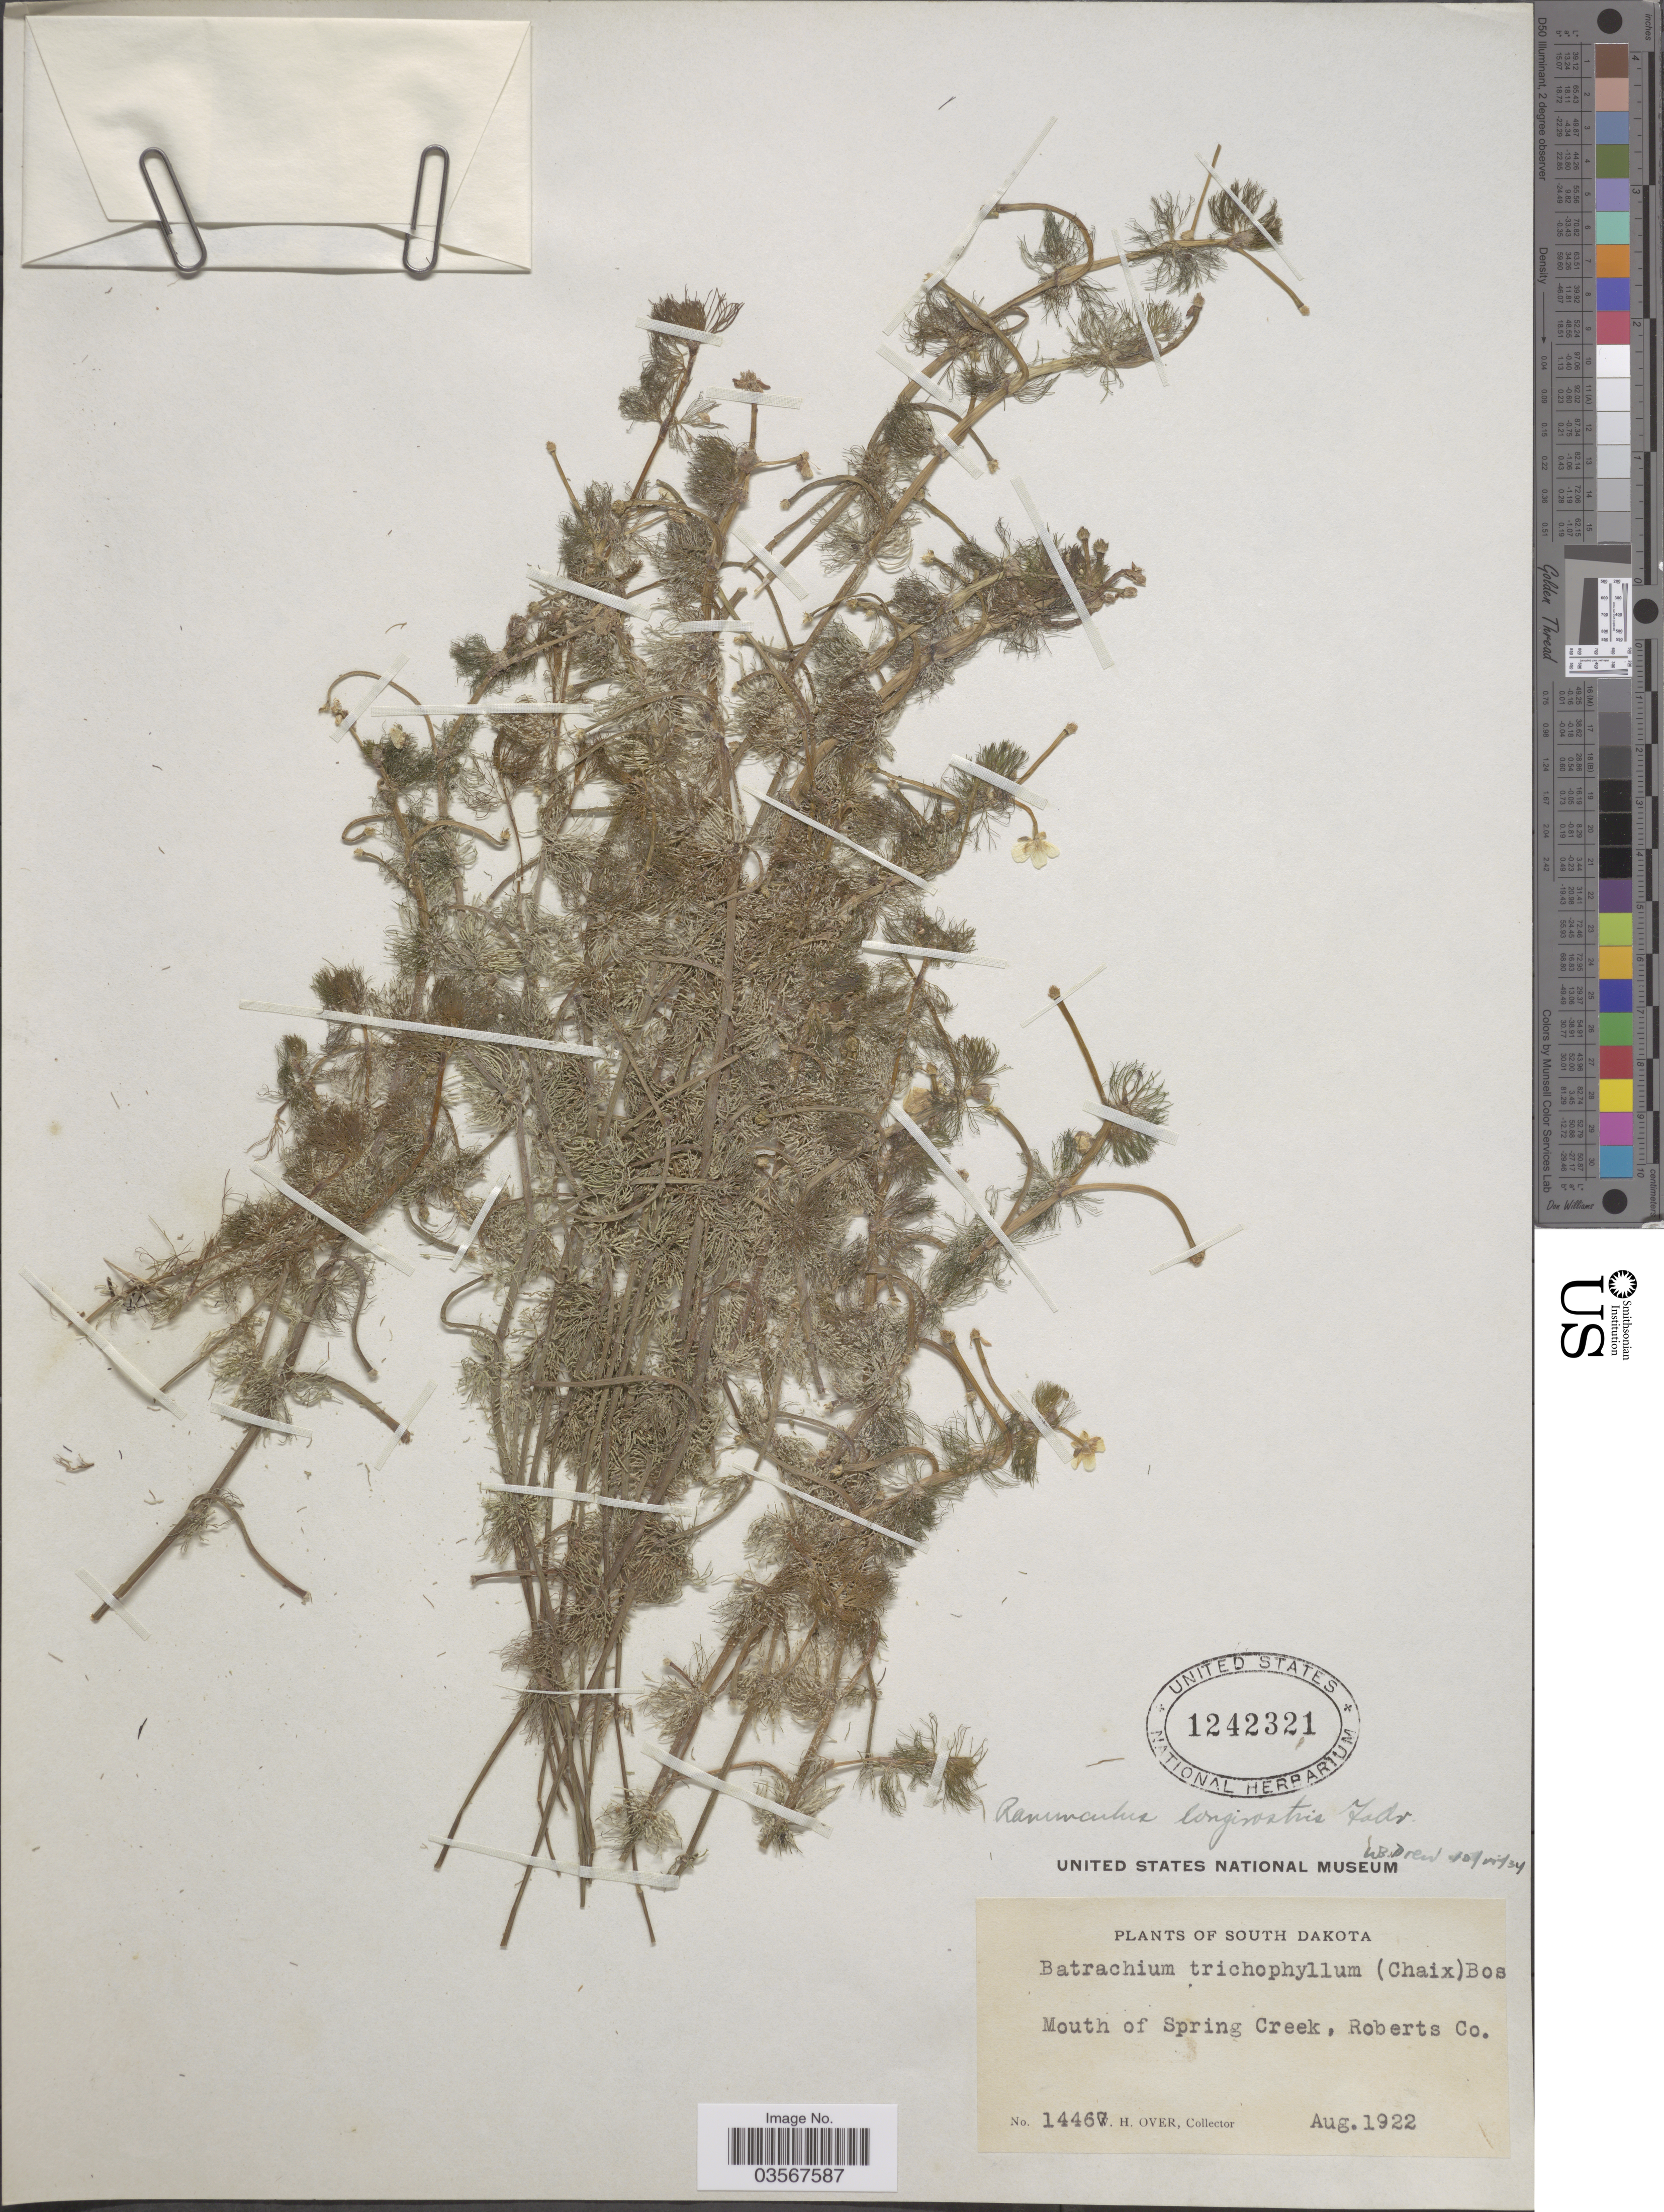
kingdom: Plantae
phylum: Tracheophyta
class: Magnoliopsida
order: Ranunculales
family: Ranunculaceae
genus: Ranunculus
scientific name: Ranunculus longirostris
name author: Godr.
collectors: W. Over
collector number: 14467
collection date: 1922-08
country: United States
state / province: South Dakota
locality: Mouth of Spring Creek, Roberts Co.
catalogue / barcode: US 1242321